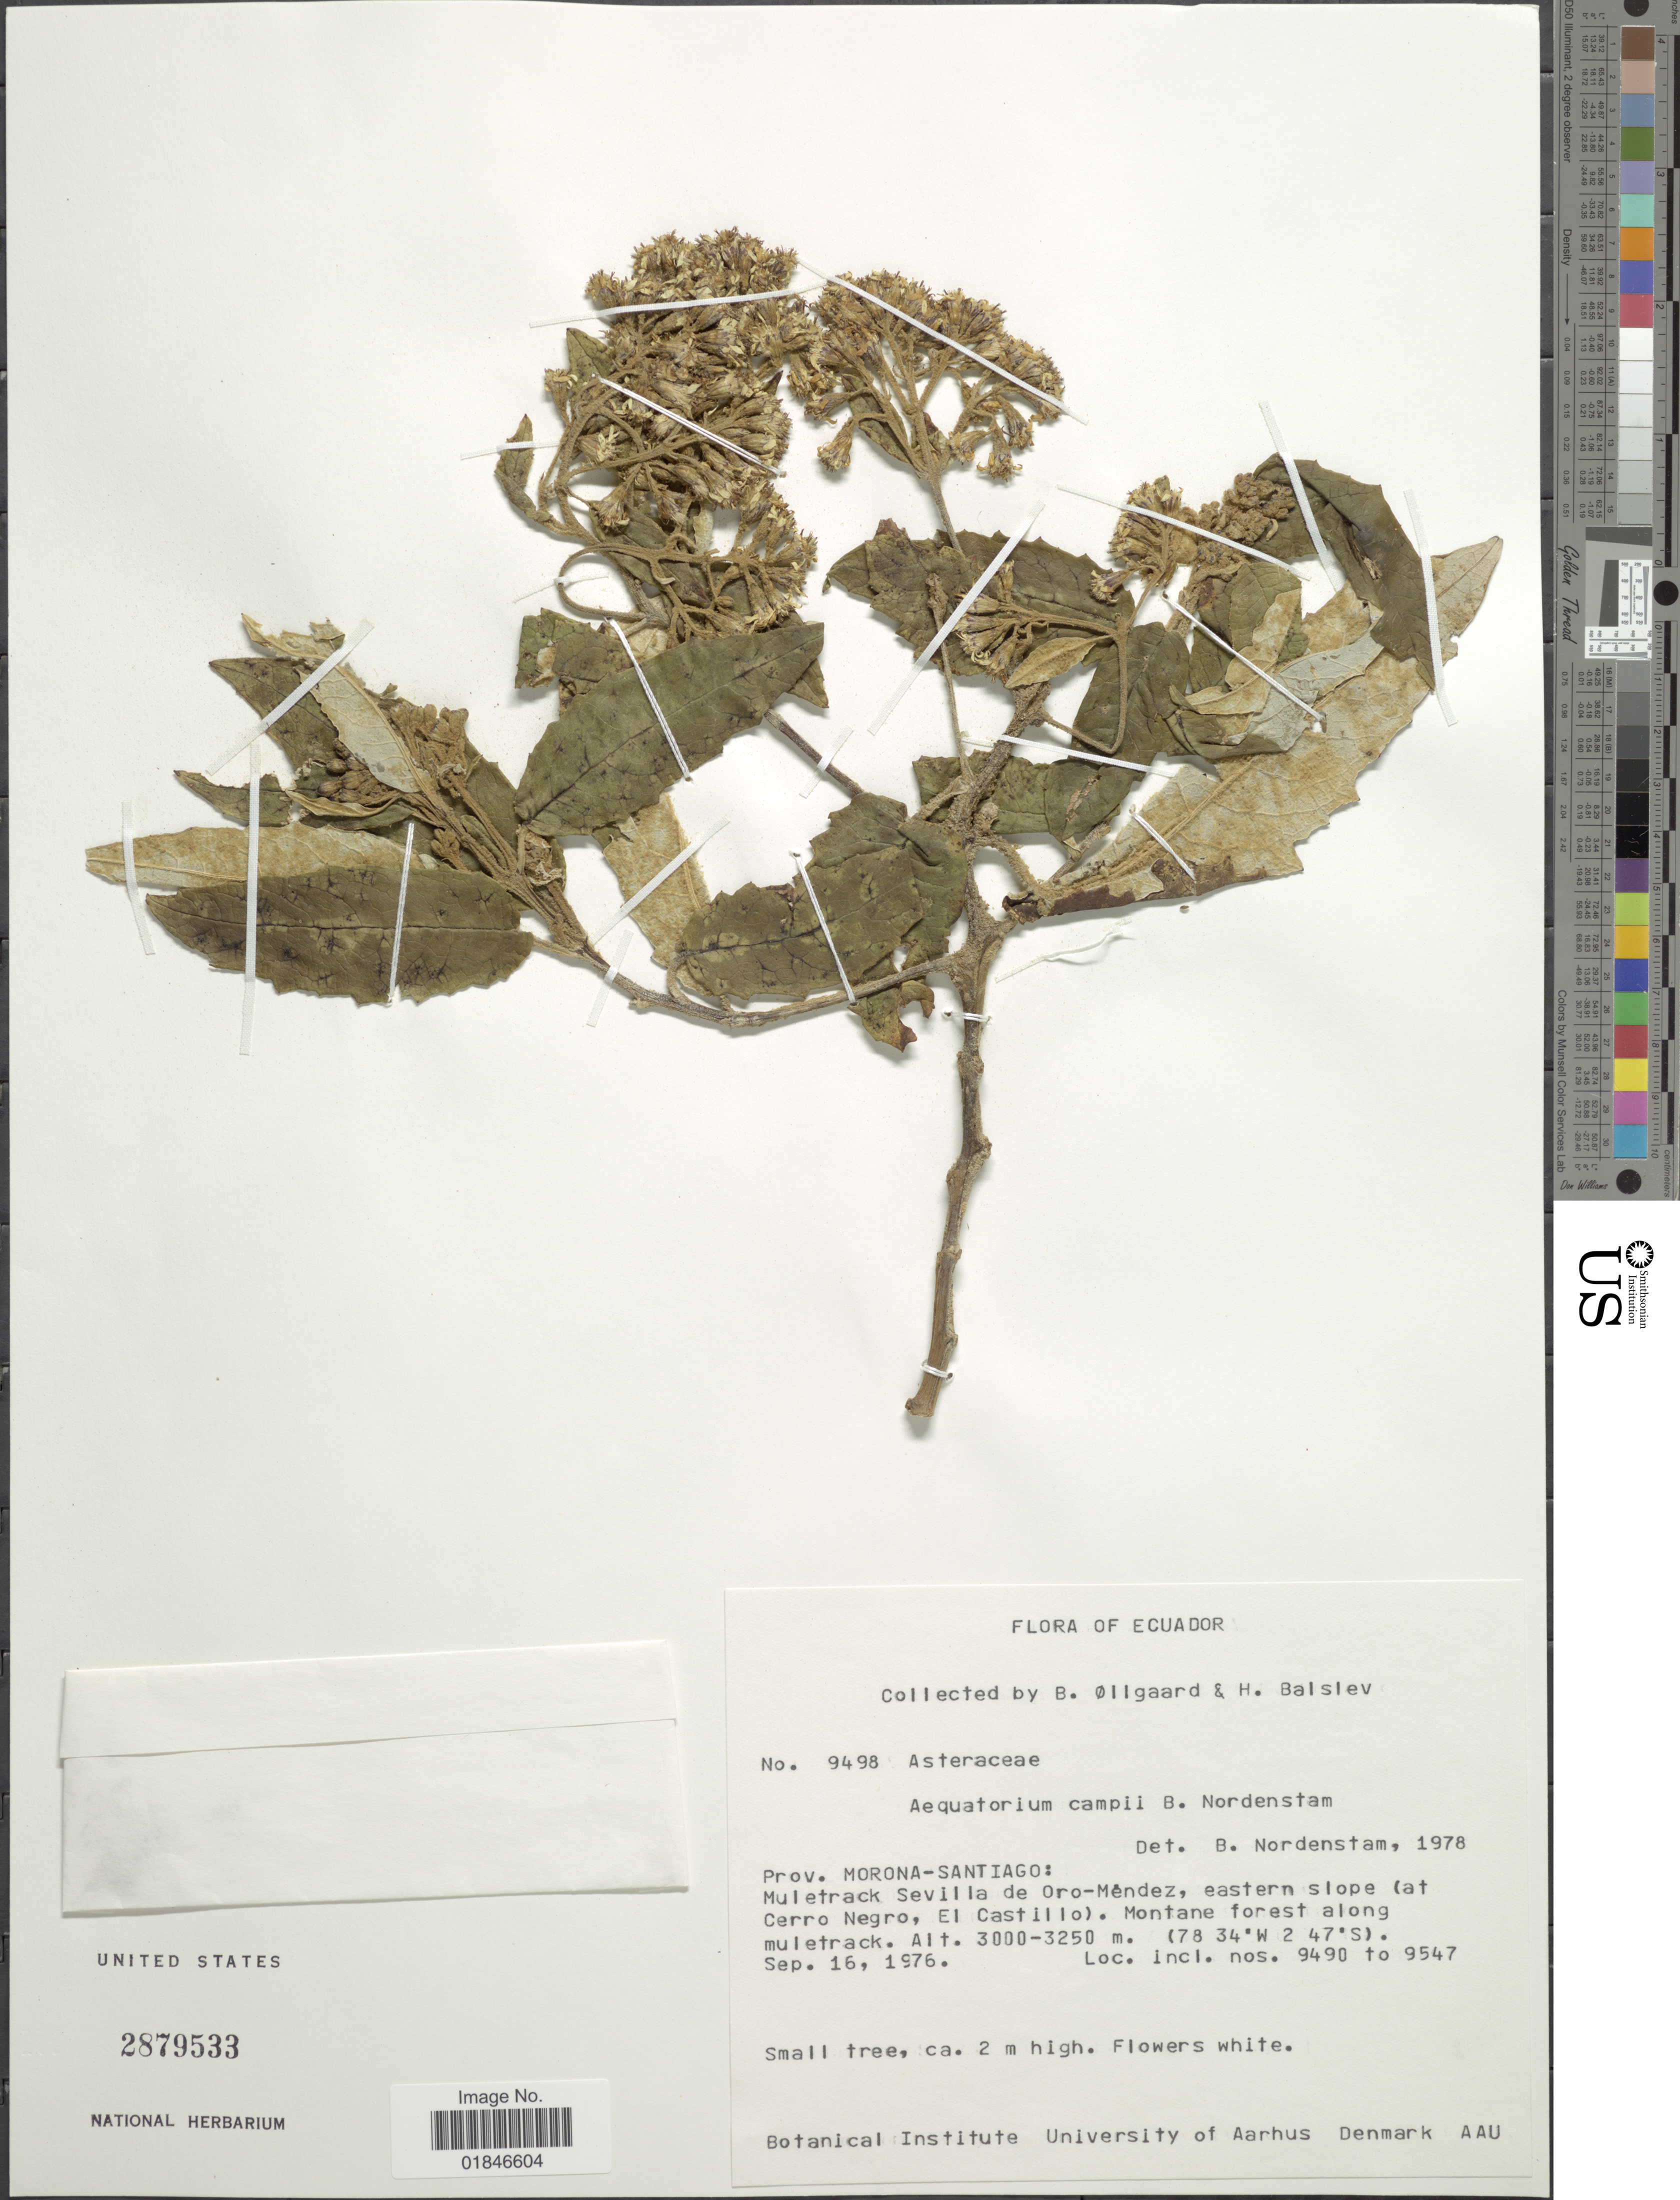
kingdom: Plantae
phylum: Tracheophyta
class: Magnoliopsida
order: Asterales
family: Asteraceae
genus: Aequatorium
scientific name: Aequatorium asterotrichum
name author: B. Nord.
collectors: B. Øllgaard & H. Balslev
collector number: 9498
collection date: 1976-09-16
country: Ecuador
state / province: Morona-Santiago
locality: Prov. Morona-Santiago: Muletrack Sevilla de Oro-Mendez, eastern slope (at Cerro Negro, El Castillo).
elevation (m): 3000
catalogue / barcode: US 2879533